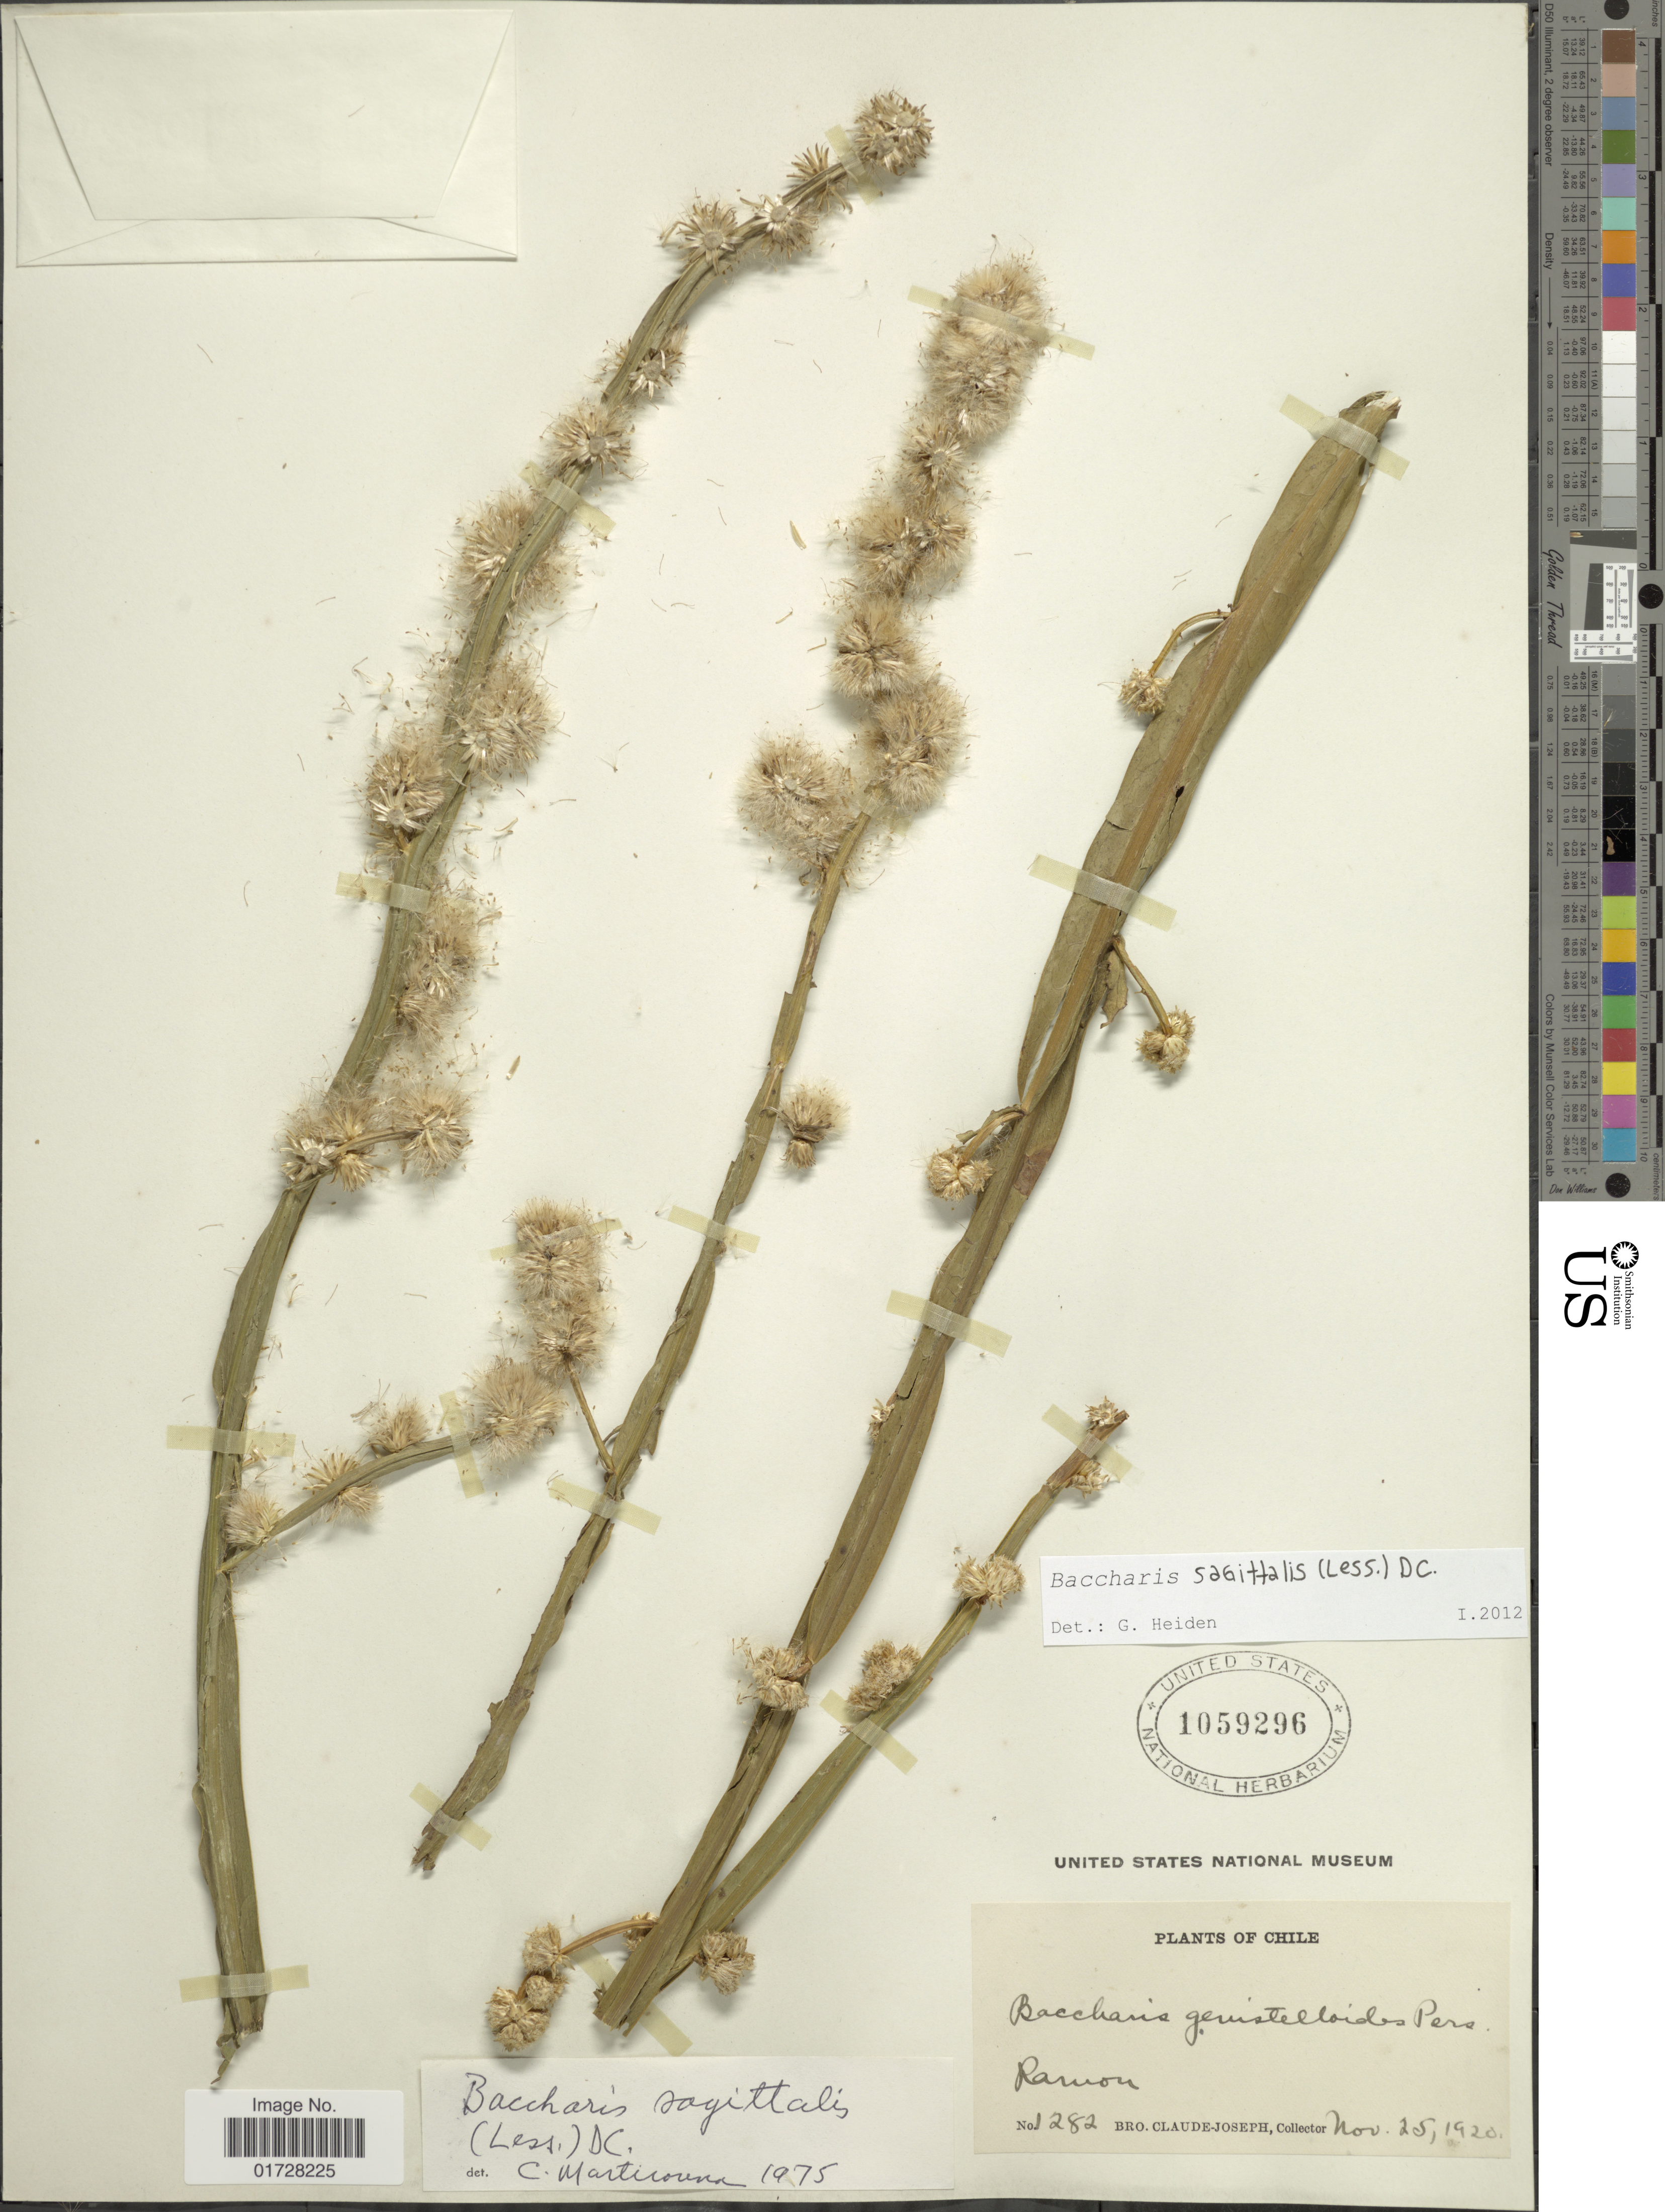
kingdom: Plantae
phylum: Tracheophyta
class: Magnoliopsida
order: Asterales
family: Asteraceae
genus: Baccharis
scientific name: Baccharis sagittalis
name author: (Less.) DC.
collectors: Bro. Claude-Joseph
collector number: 1282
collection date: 1920-11-25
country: Chile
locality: Ramon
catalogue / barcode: US 1059296